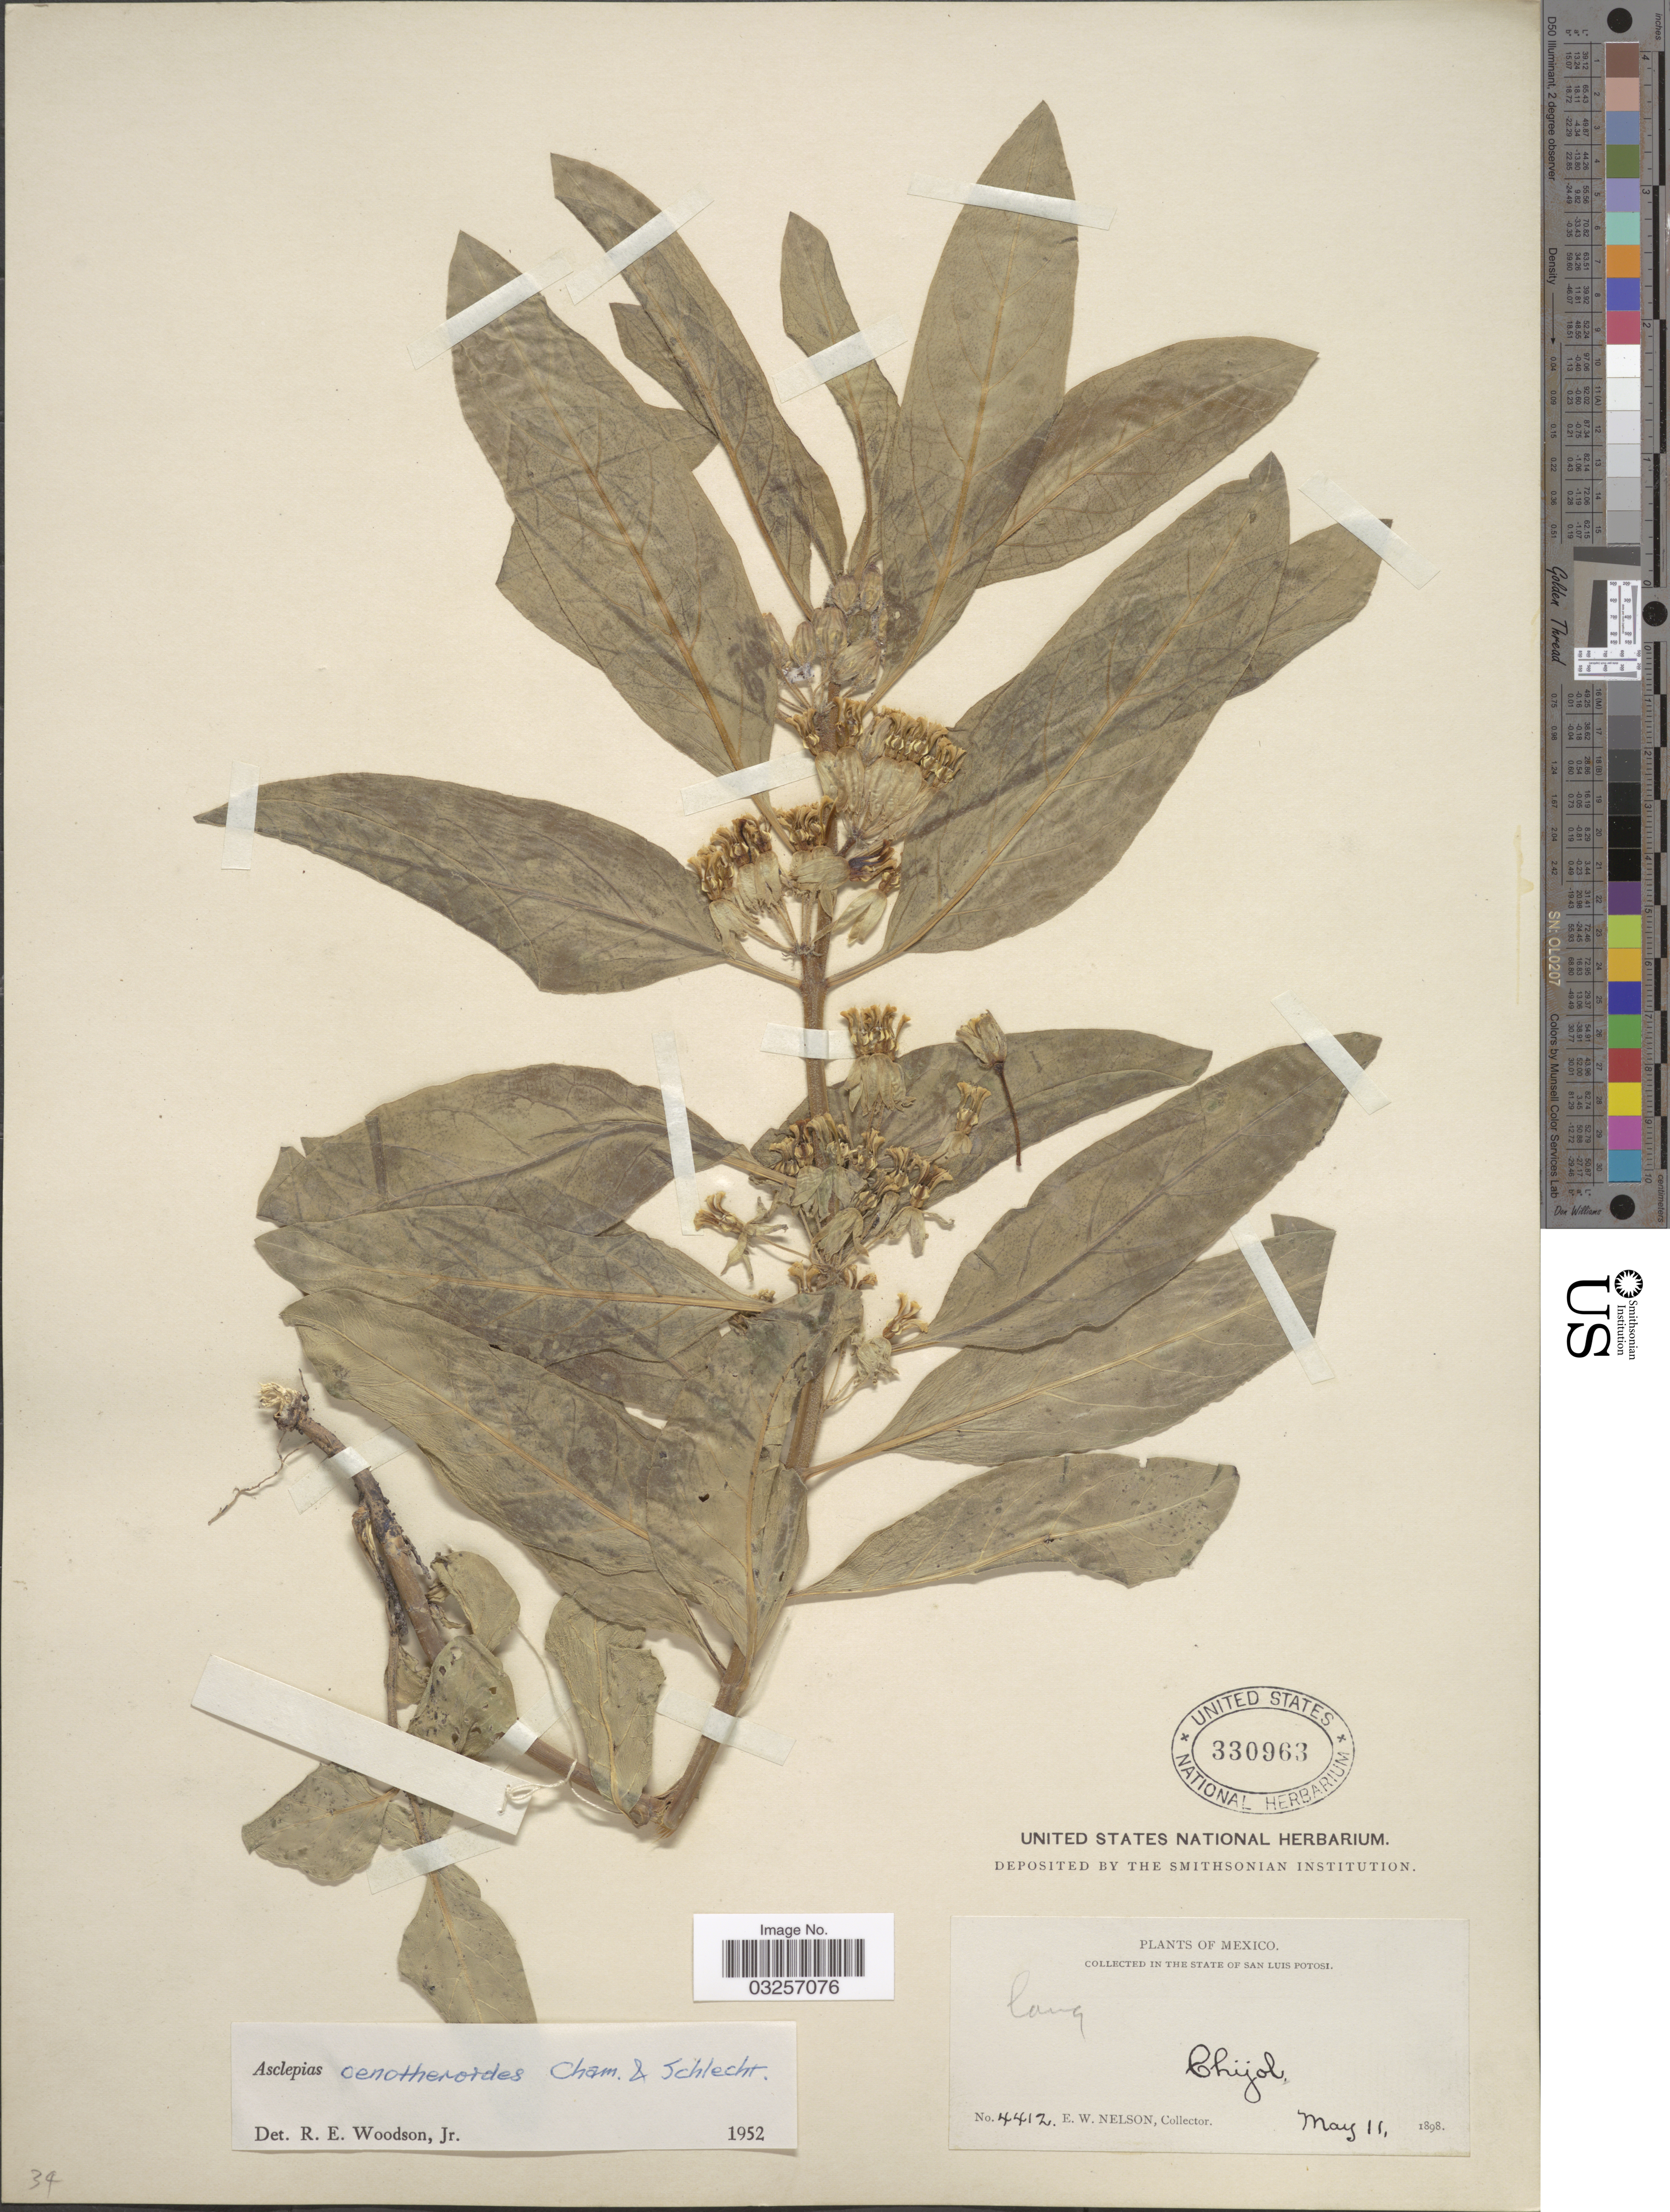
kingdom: Plantae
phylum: Tracheophyta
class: Magnoliopsida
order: Gentianales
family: Apocynaceae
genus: Asclepias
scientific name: Asclepias oenotheroides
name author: Schltdl. & Cham.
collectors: E. W. Nelson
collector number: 4412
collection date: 1898-05-11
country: Mexico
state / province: San Luis Potosí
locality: Chijol.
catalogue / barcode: US 330963